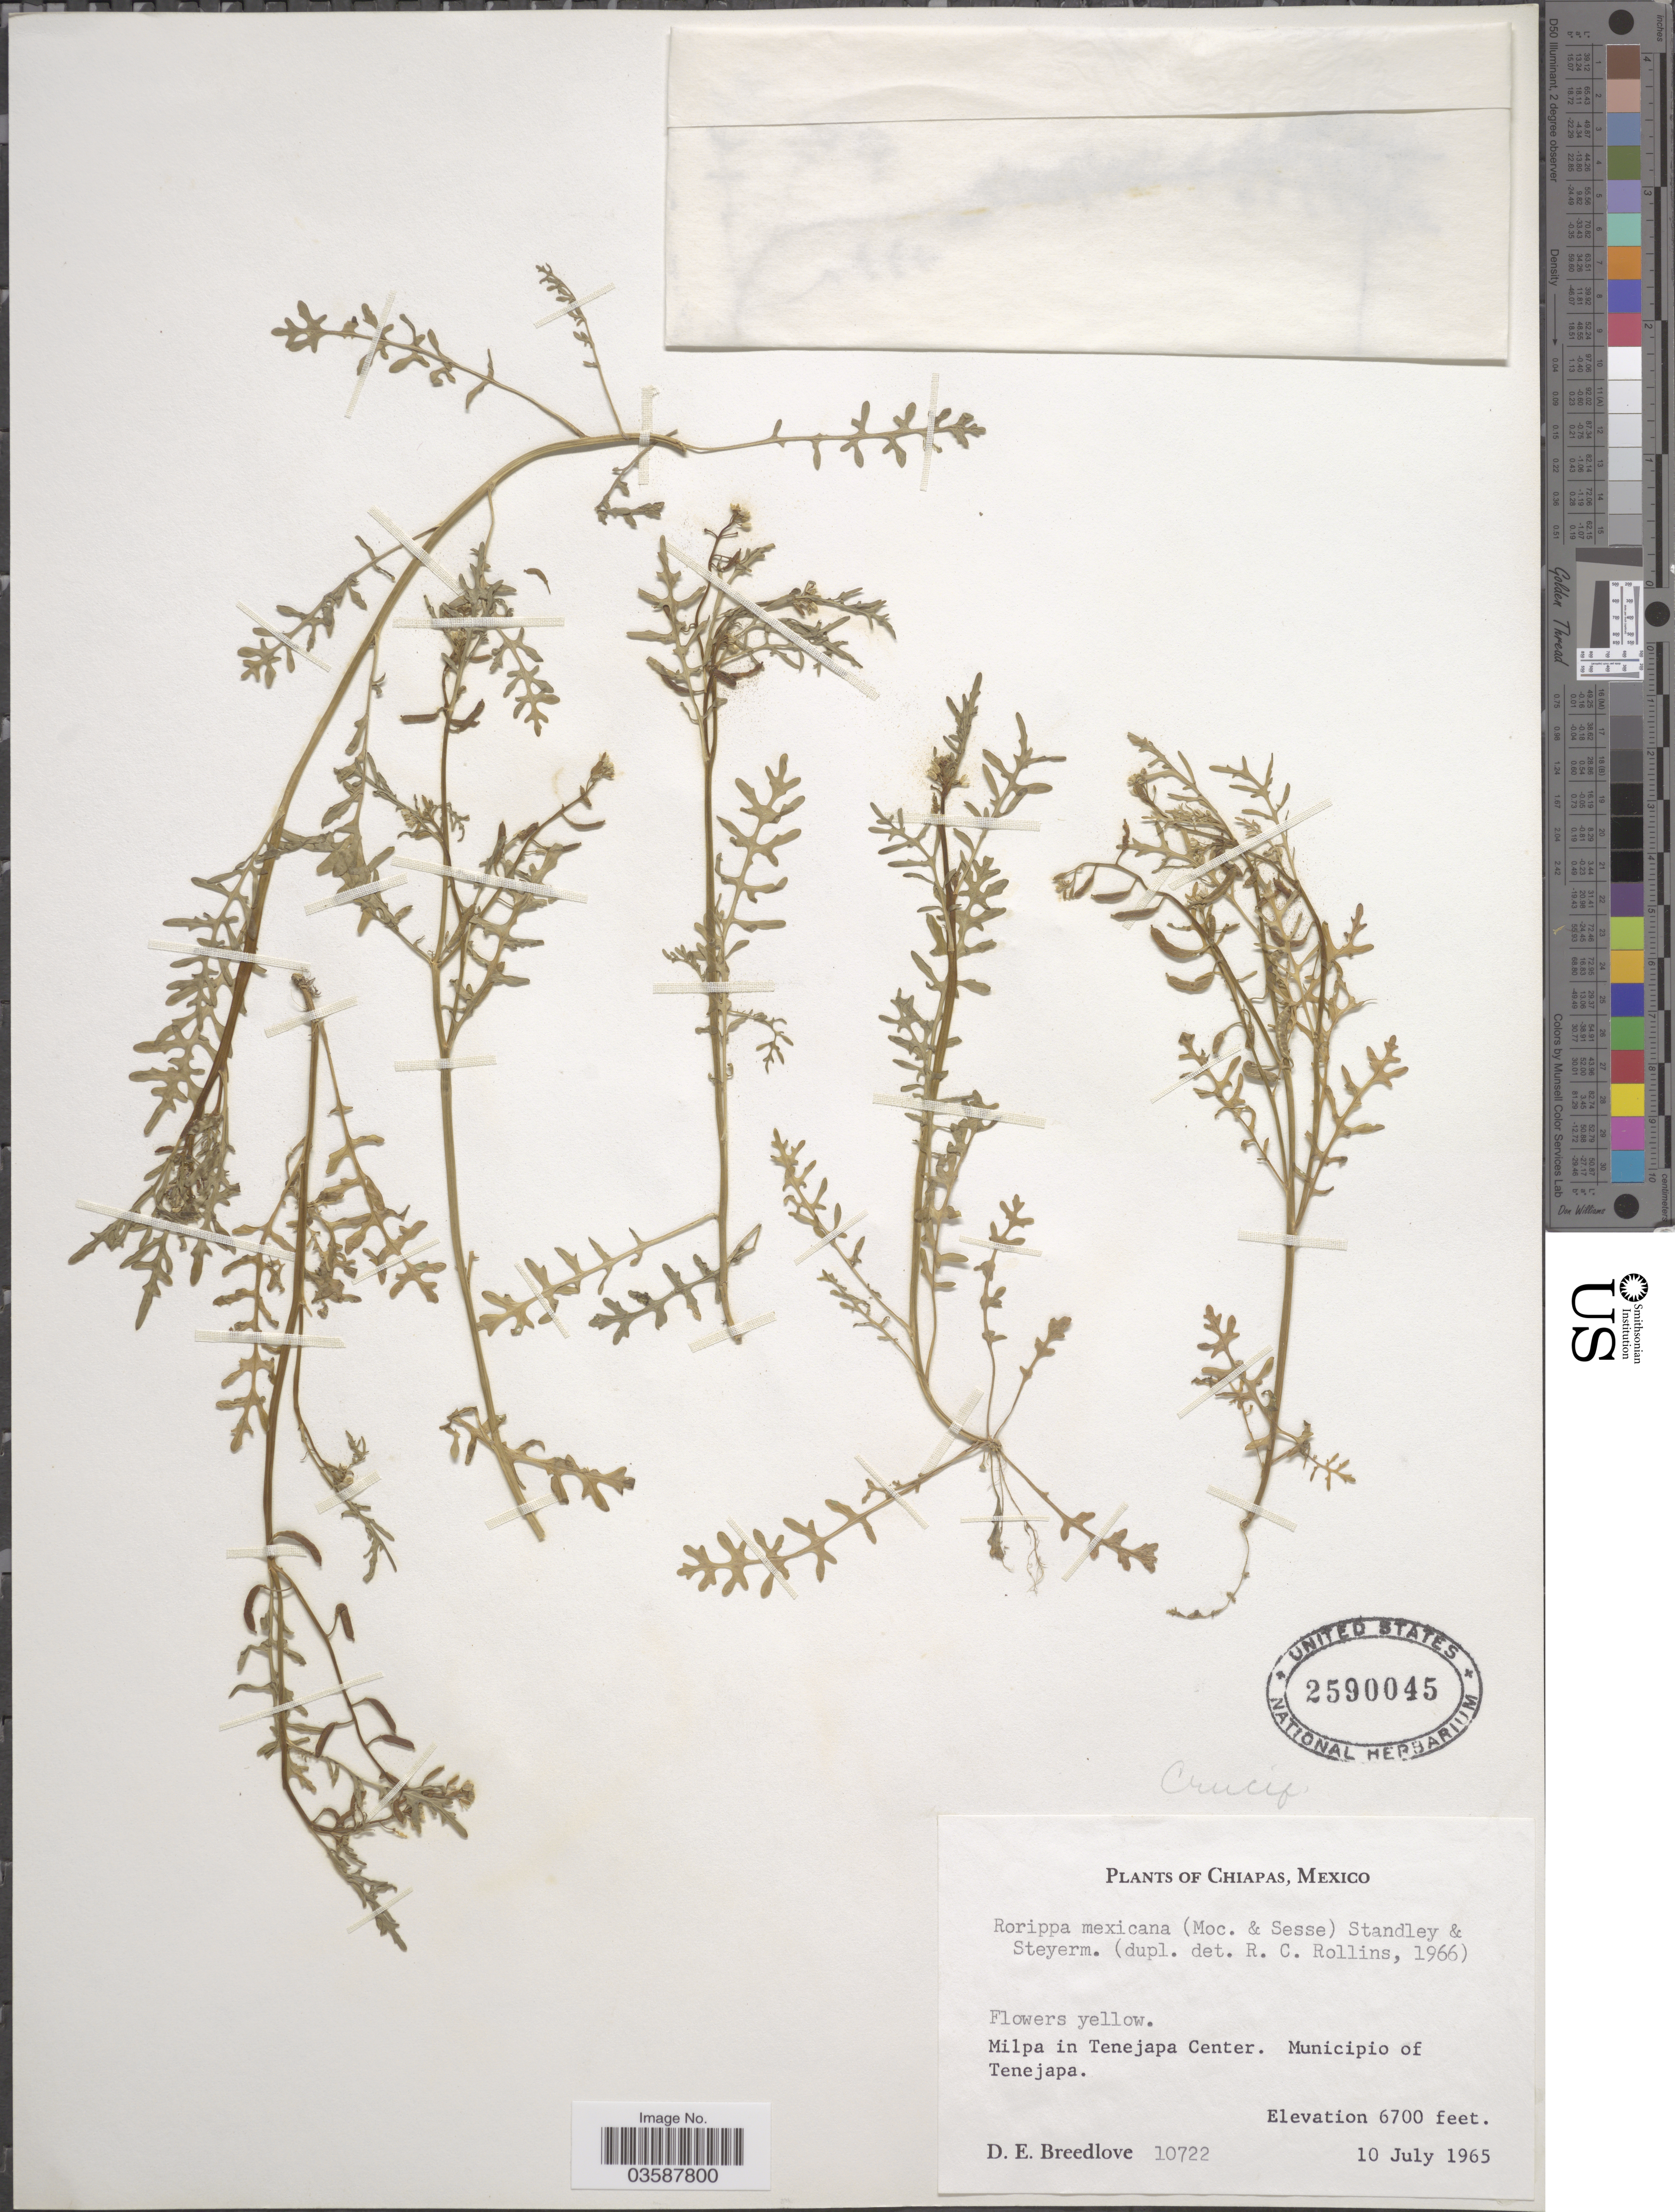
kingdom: Plantae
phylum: Tracheophyta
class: Magnoliopsida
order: Brassicales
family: Brassicaceae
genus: Rorippa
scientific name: Rorippa mexicana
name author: (Moc.) Standl. & Steyerm.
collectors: D. E. Breedlove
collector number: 10722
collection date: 1965-07-10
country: Mexico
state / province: Chiapas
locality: Milpa in Tenejapa Center. Municipio of Tenejapa.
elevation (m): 2042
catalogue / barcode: US 2590045